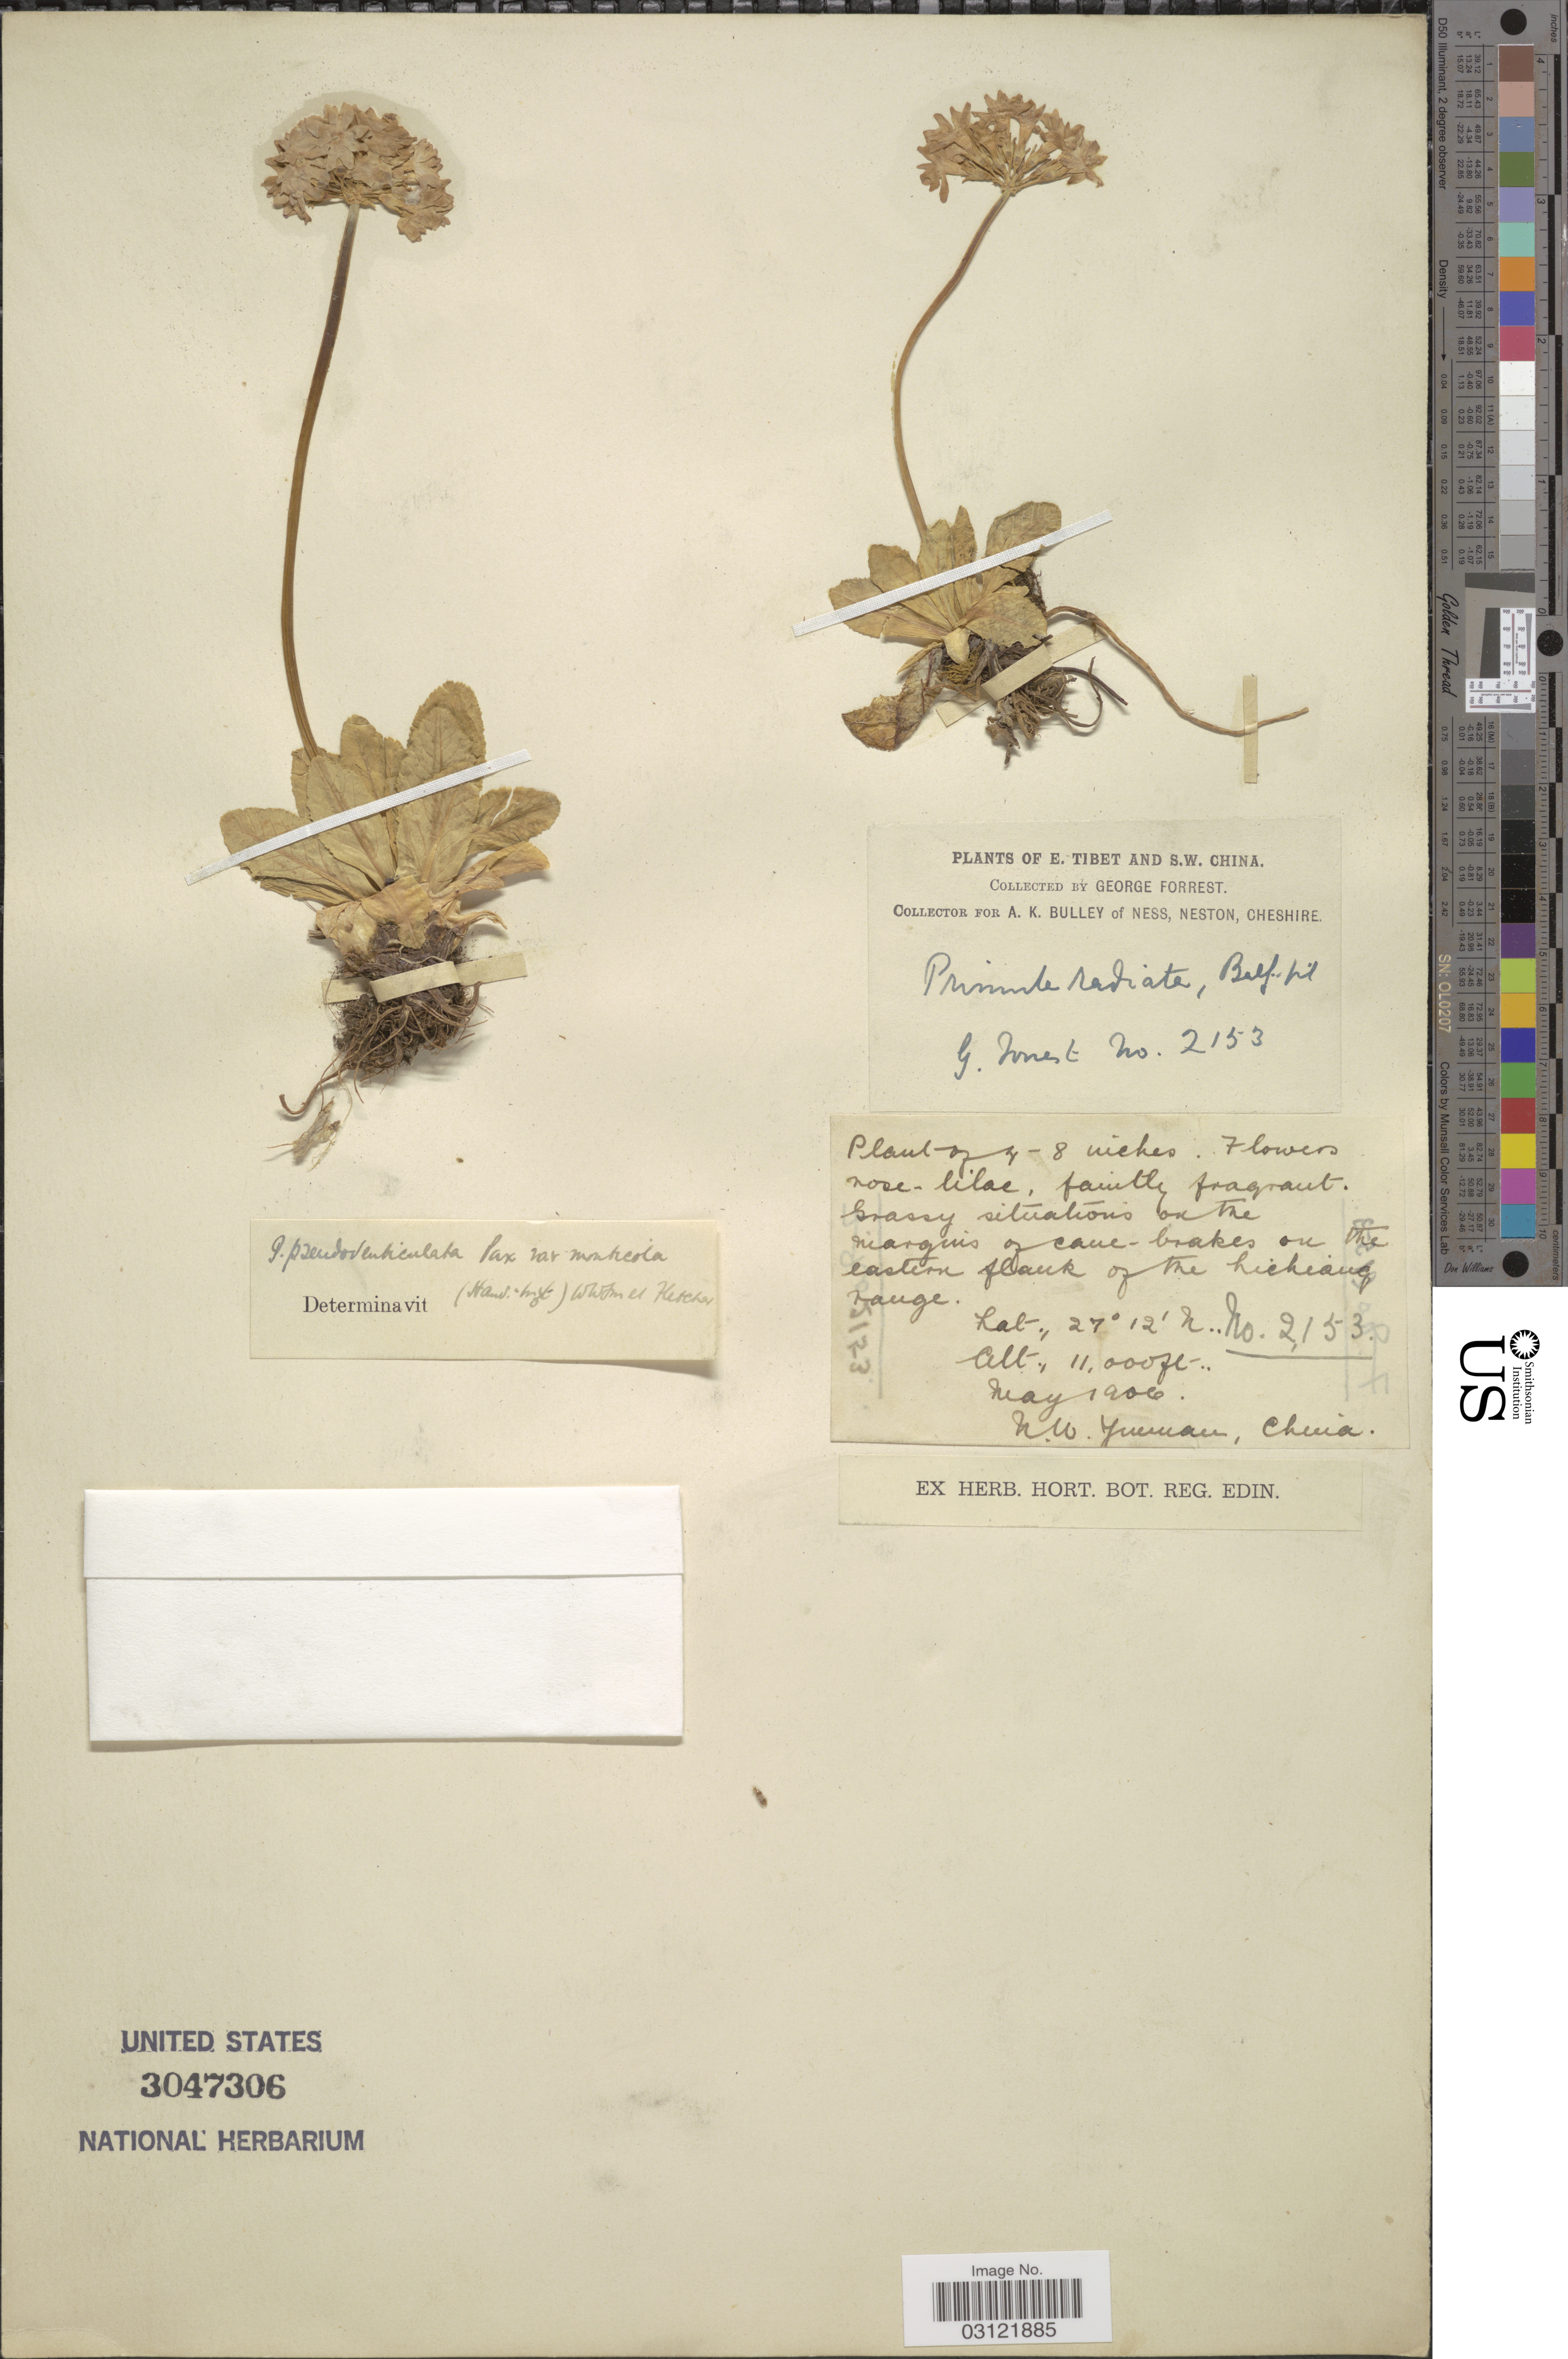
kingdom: Plantae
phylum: Tracheophyta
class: Magnoliopsida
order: Ericales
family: Primulaceae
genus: Primula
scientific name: Primula pseudodenticulata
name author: Pax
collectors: G. Forrest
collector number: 2153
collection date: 1906-05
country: China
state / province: Yunnan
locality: E. Tibet and S.W. China. The eastern flank of the Lichiang range. N.W. Yunnan.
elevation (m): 3353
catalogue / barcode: US 3047306